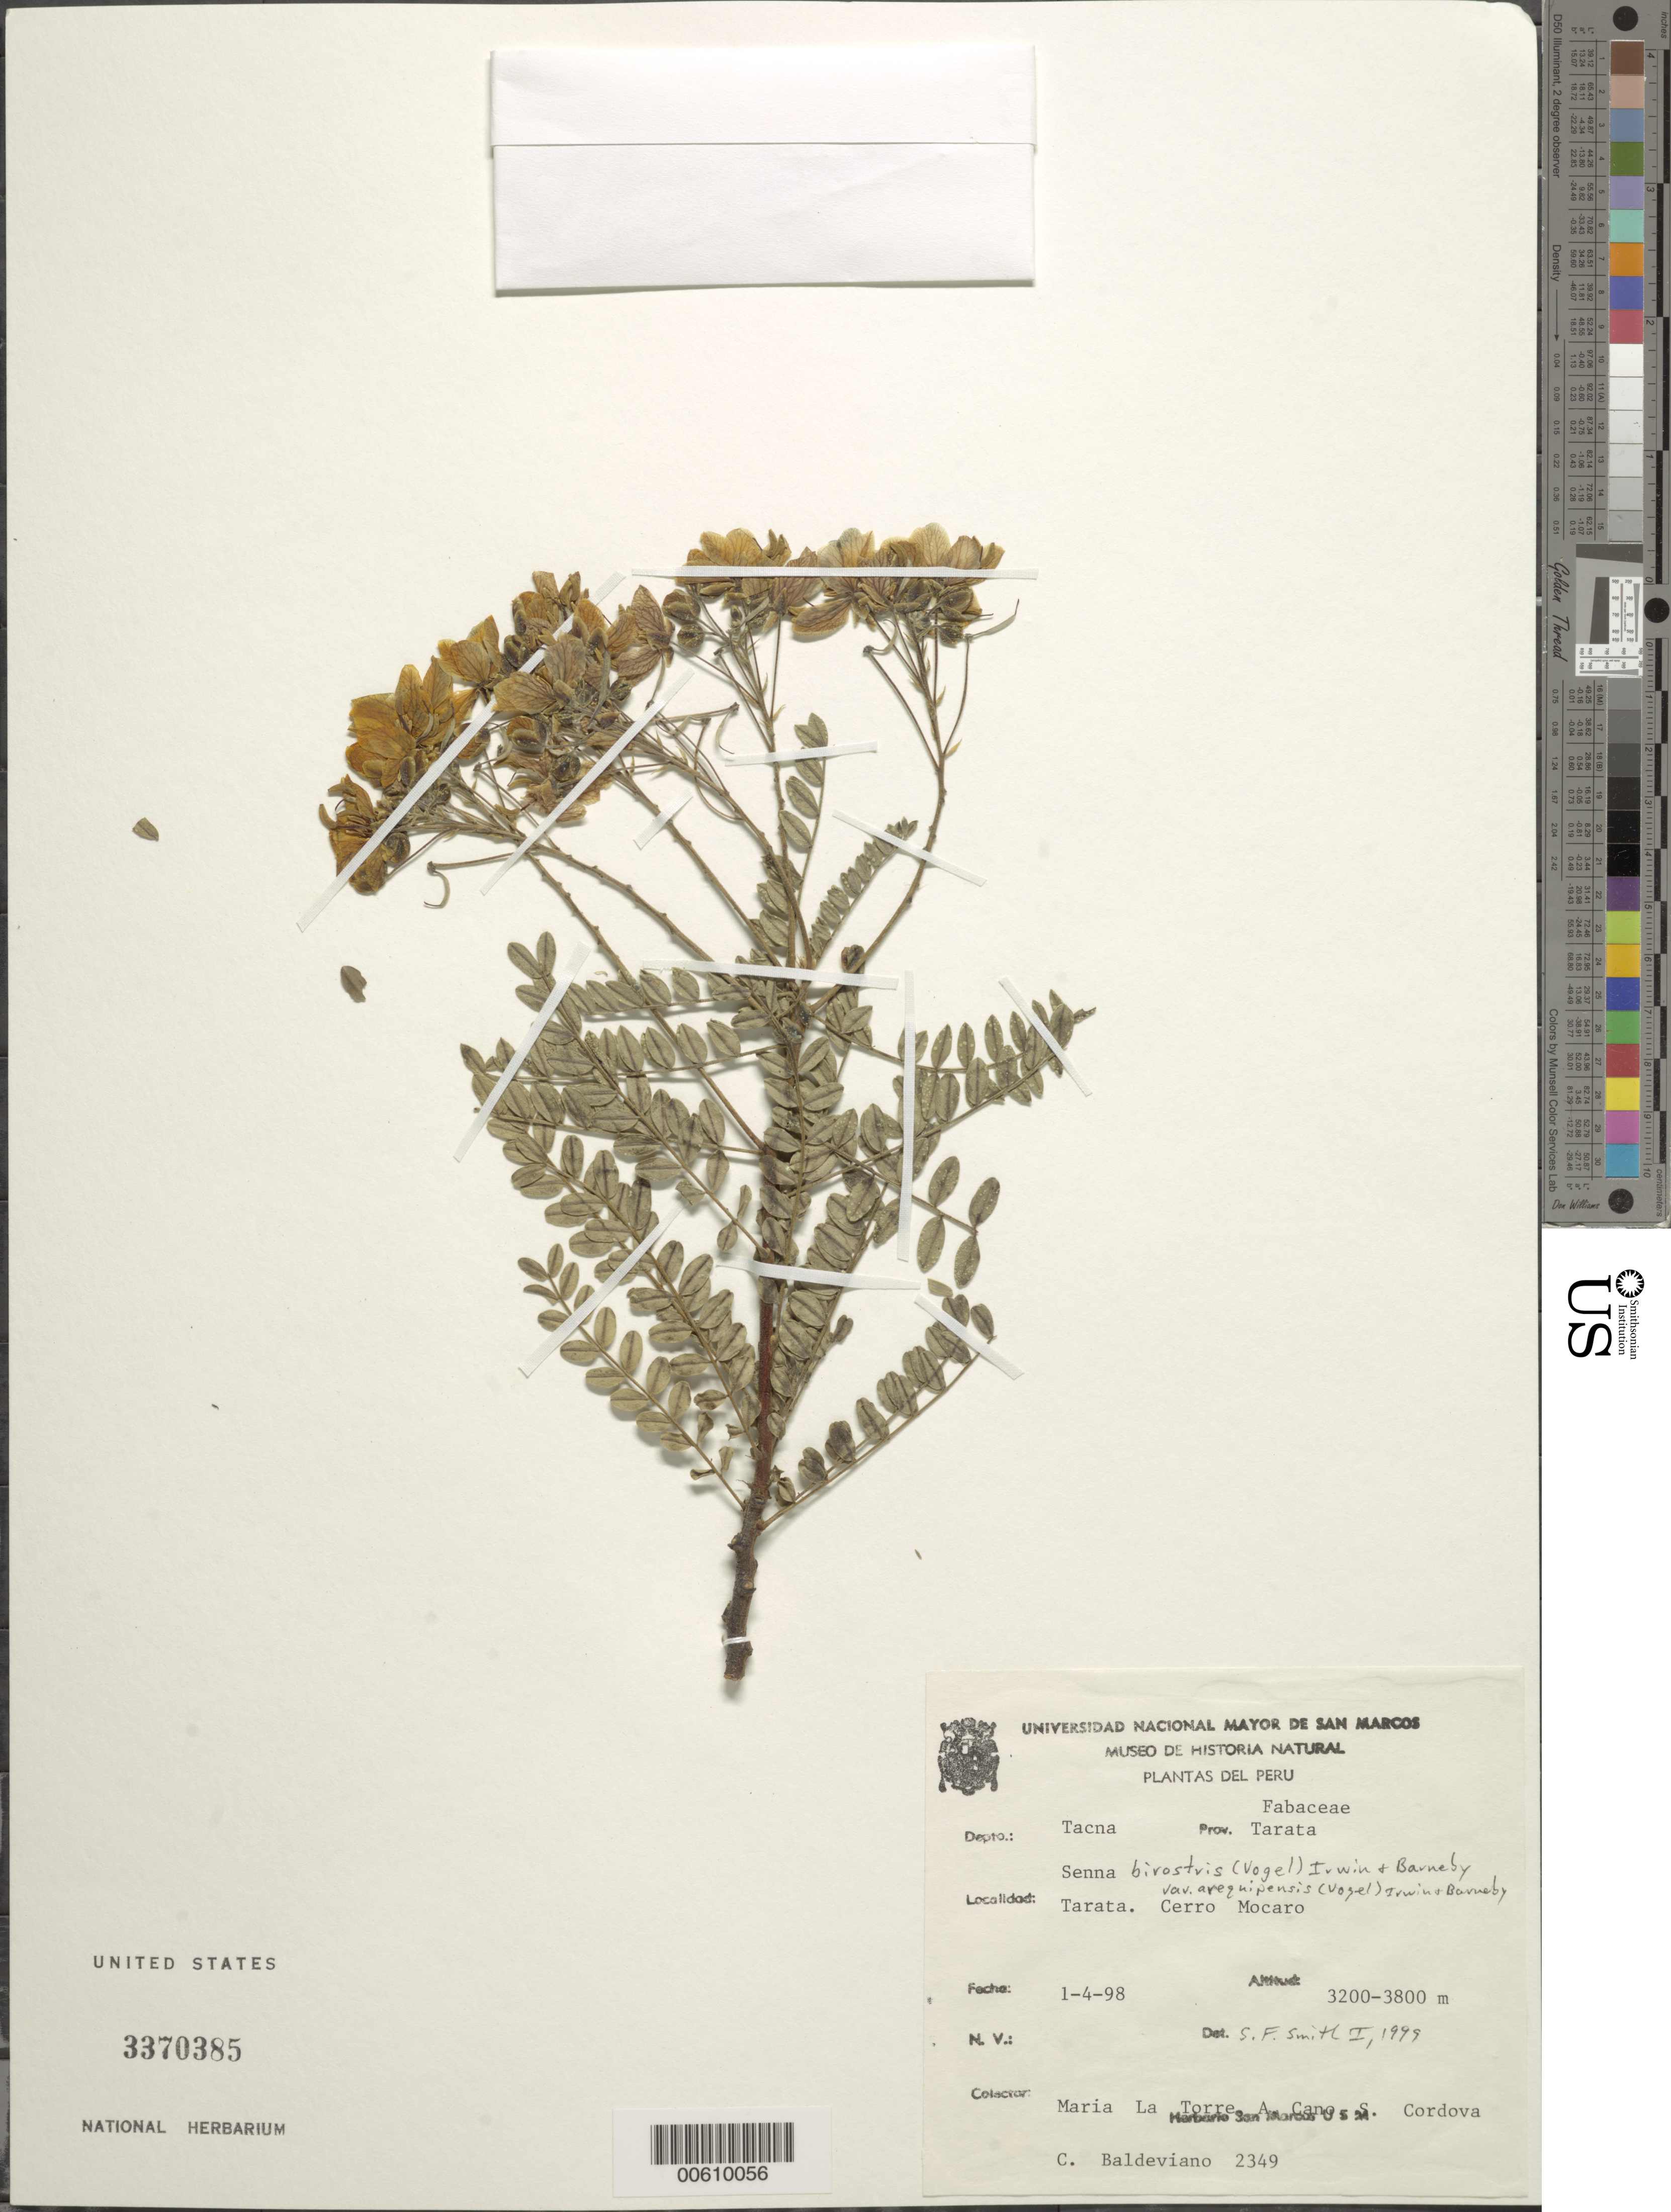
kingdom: Plantae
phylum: Tracheophyta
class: Magnoliopsida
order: Fabales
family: Fabaceae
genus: Senna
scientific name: Senna birostris var. arequipensis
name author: (Vogel) H.S. Irwin & Barneby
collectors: M. Torre, A. Cano, S. Cordova & C. Baldevianio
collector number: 2349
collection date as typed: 01 Apr 1998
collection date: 1998-04-01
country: Peru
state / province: Tacna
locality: Tarata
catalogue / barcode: US 3370385